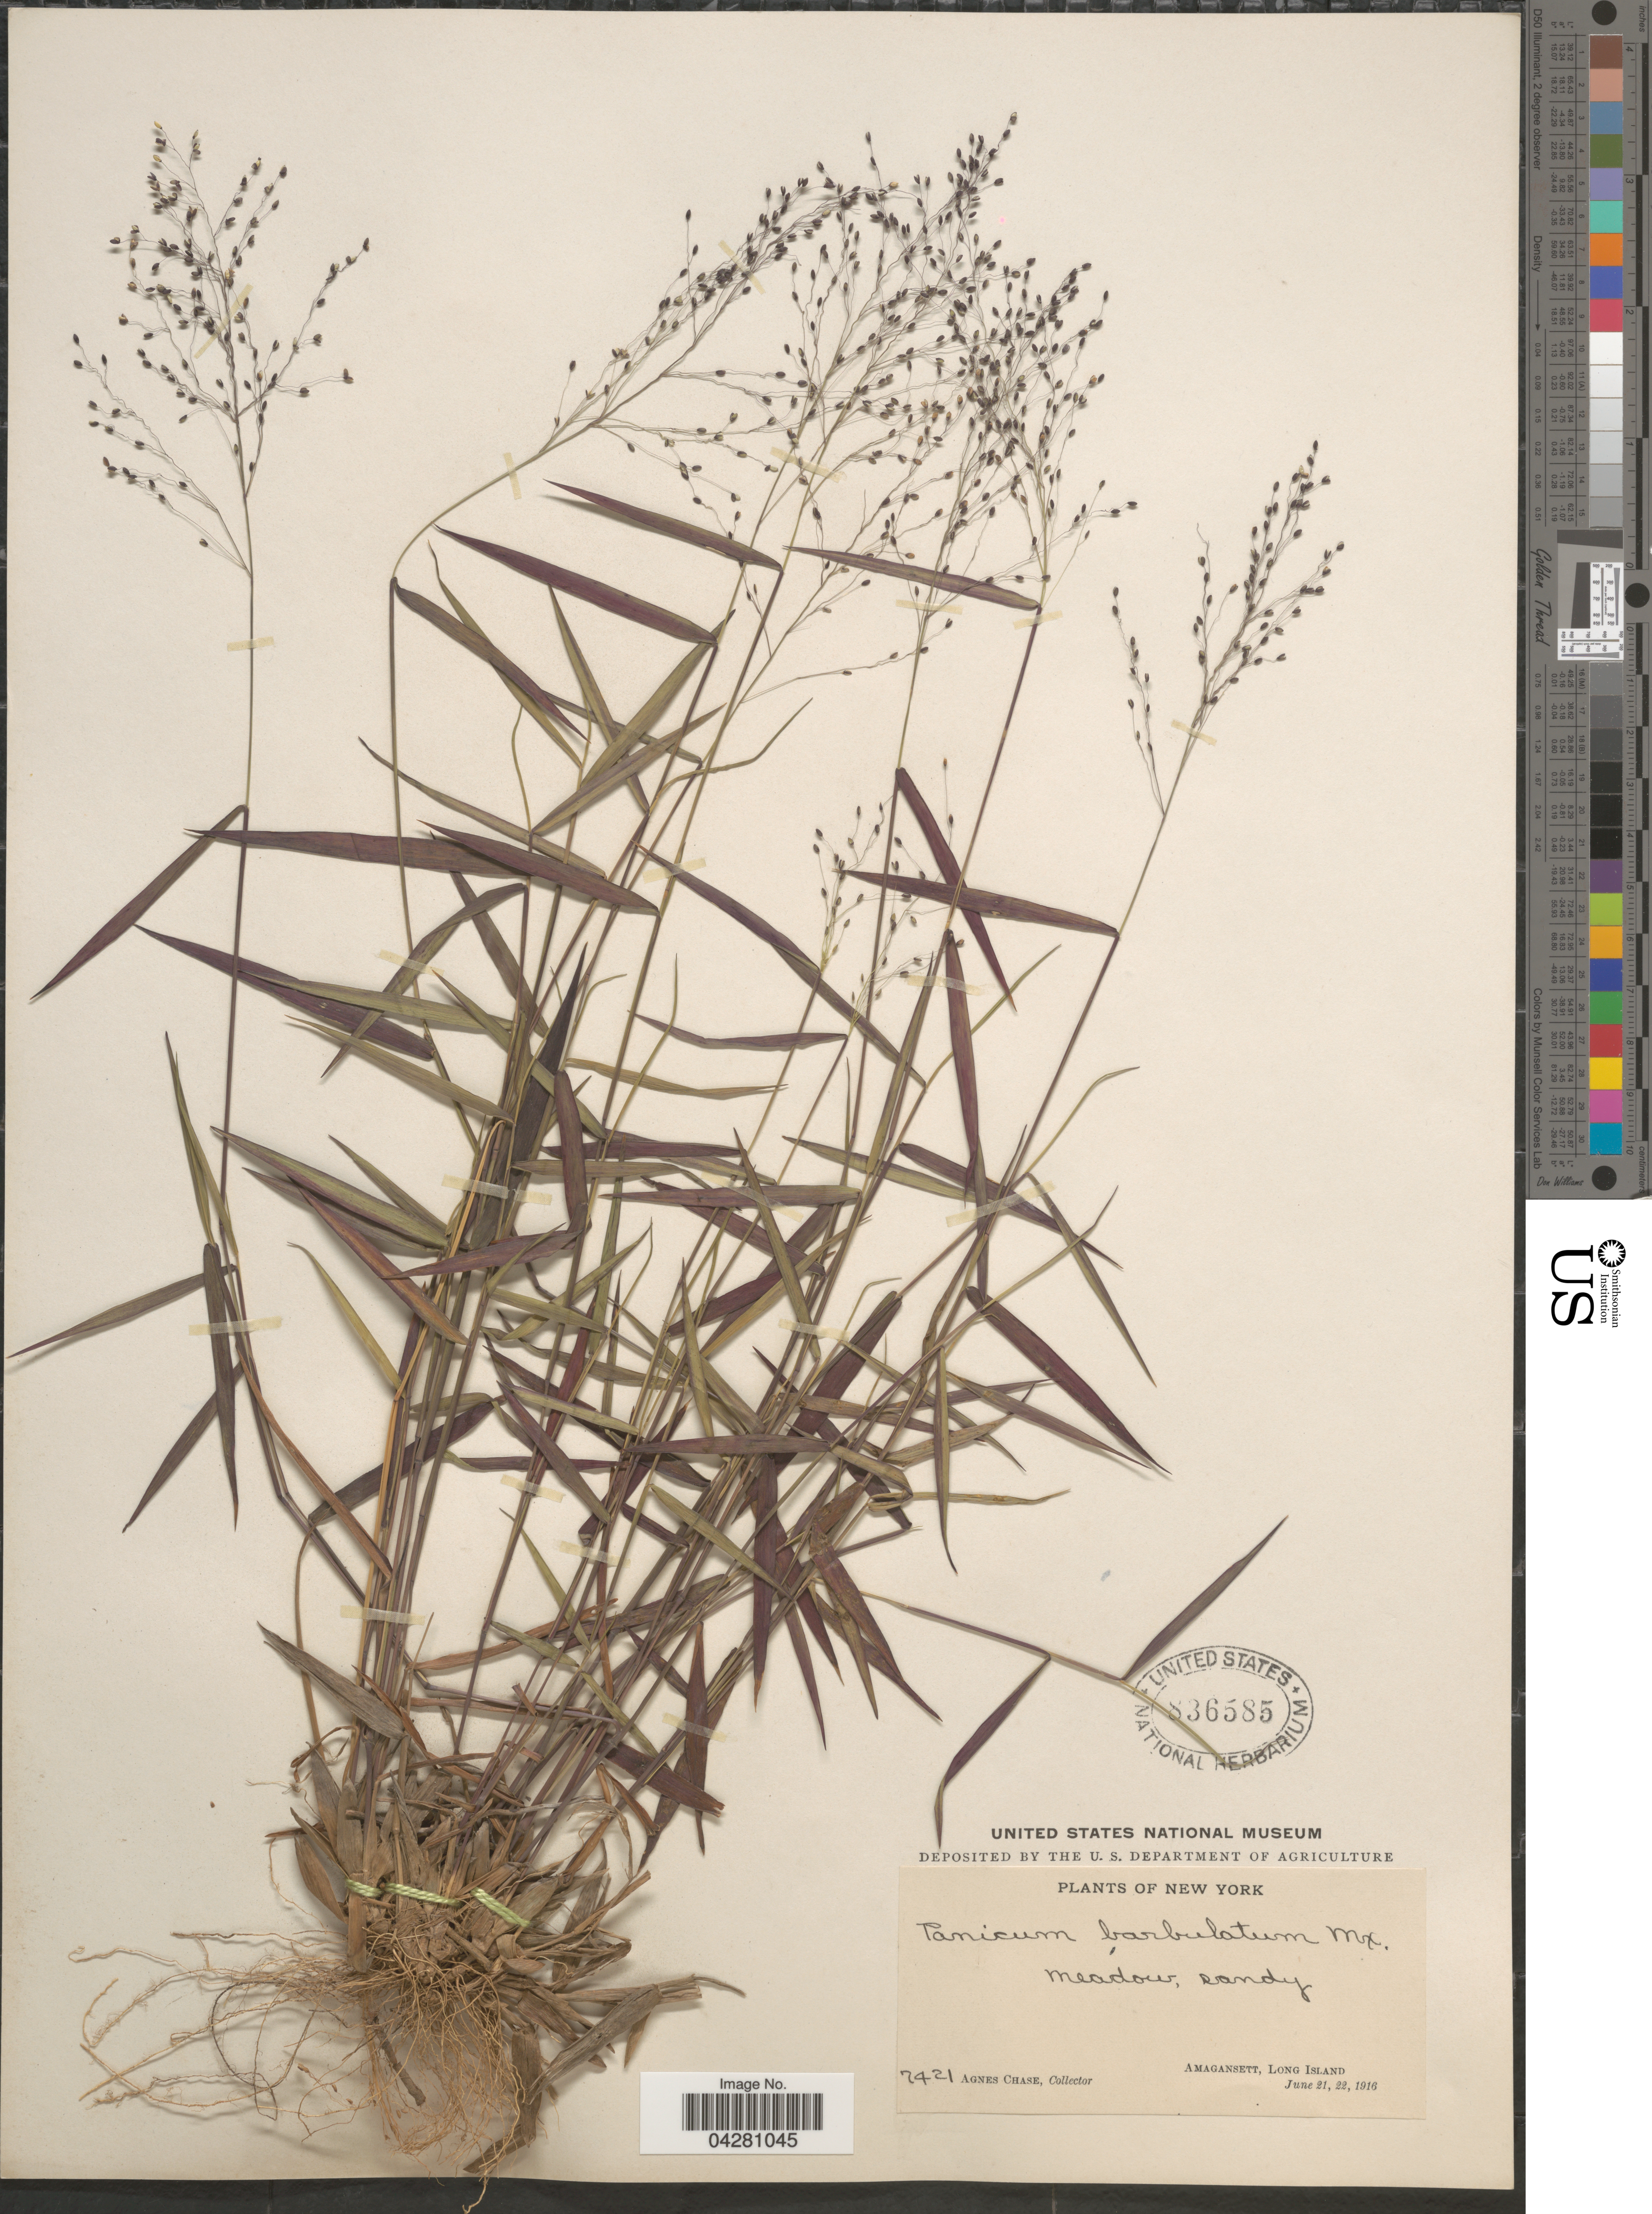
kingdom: Plantae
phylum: Tracheophyta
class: Liliopsida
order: Poales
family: Poaceae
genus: Dichanthelium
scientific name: Dichanthelium dichotomum var. dichotomum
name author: (L.) Gould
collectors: A. Chase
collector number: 7421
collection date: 1916-06-21/1916-06-22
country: United States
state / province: New York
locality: Meadow, sandy. Amagansett, Long Island.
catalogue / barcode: US 836585